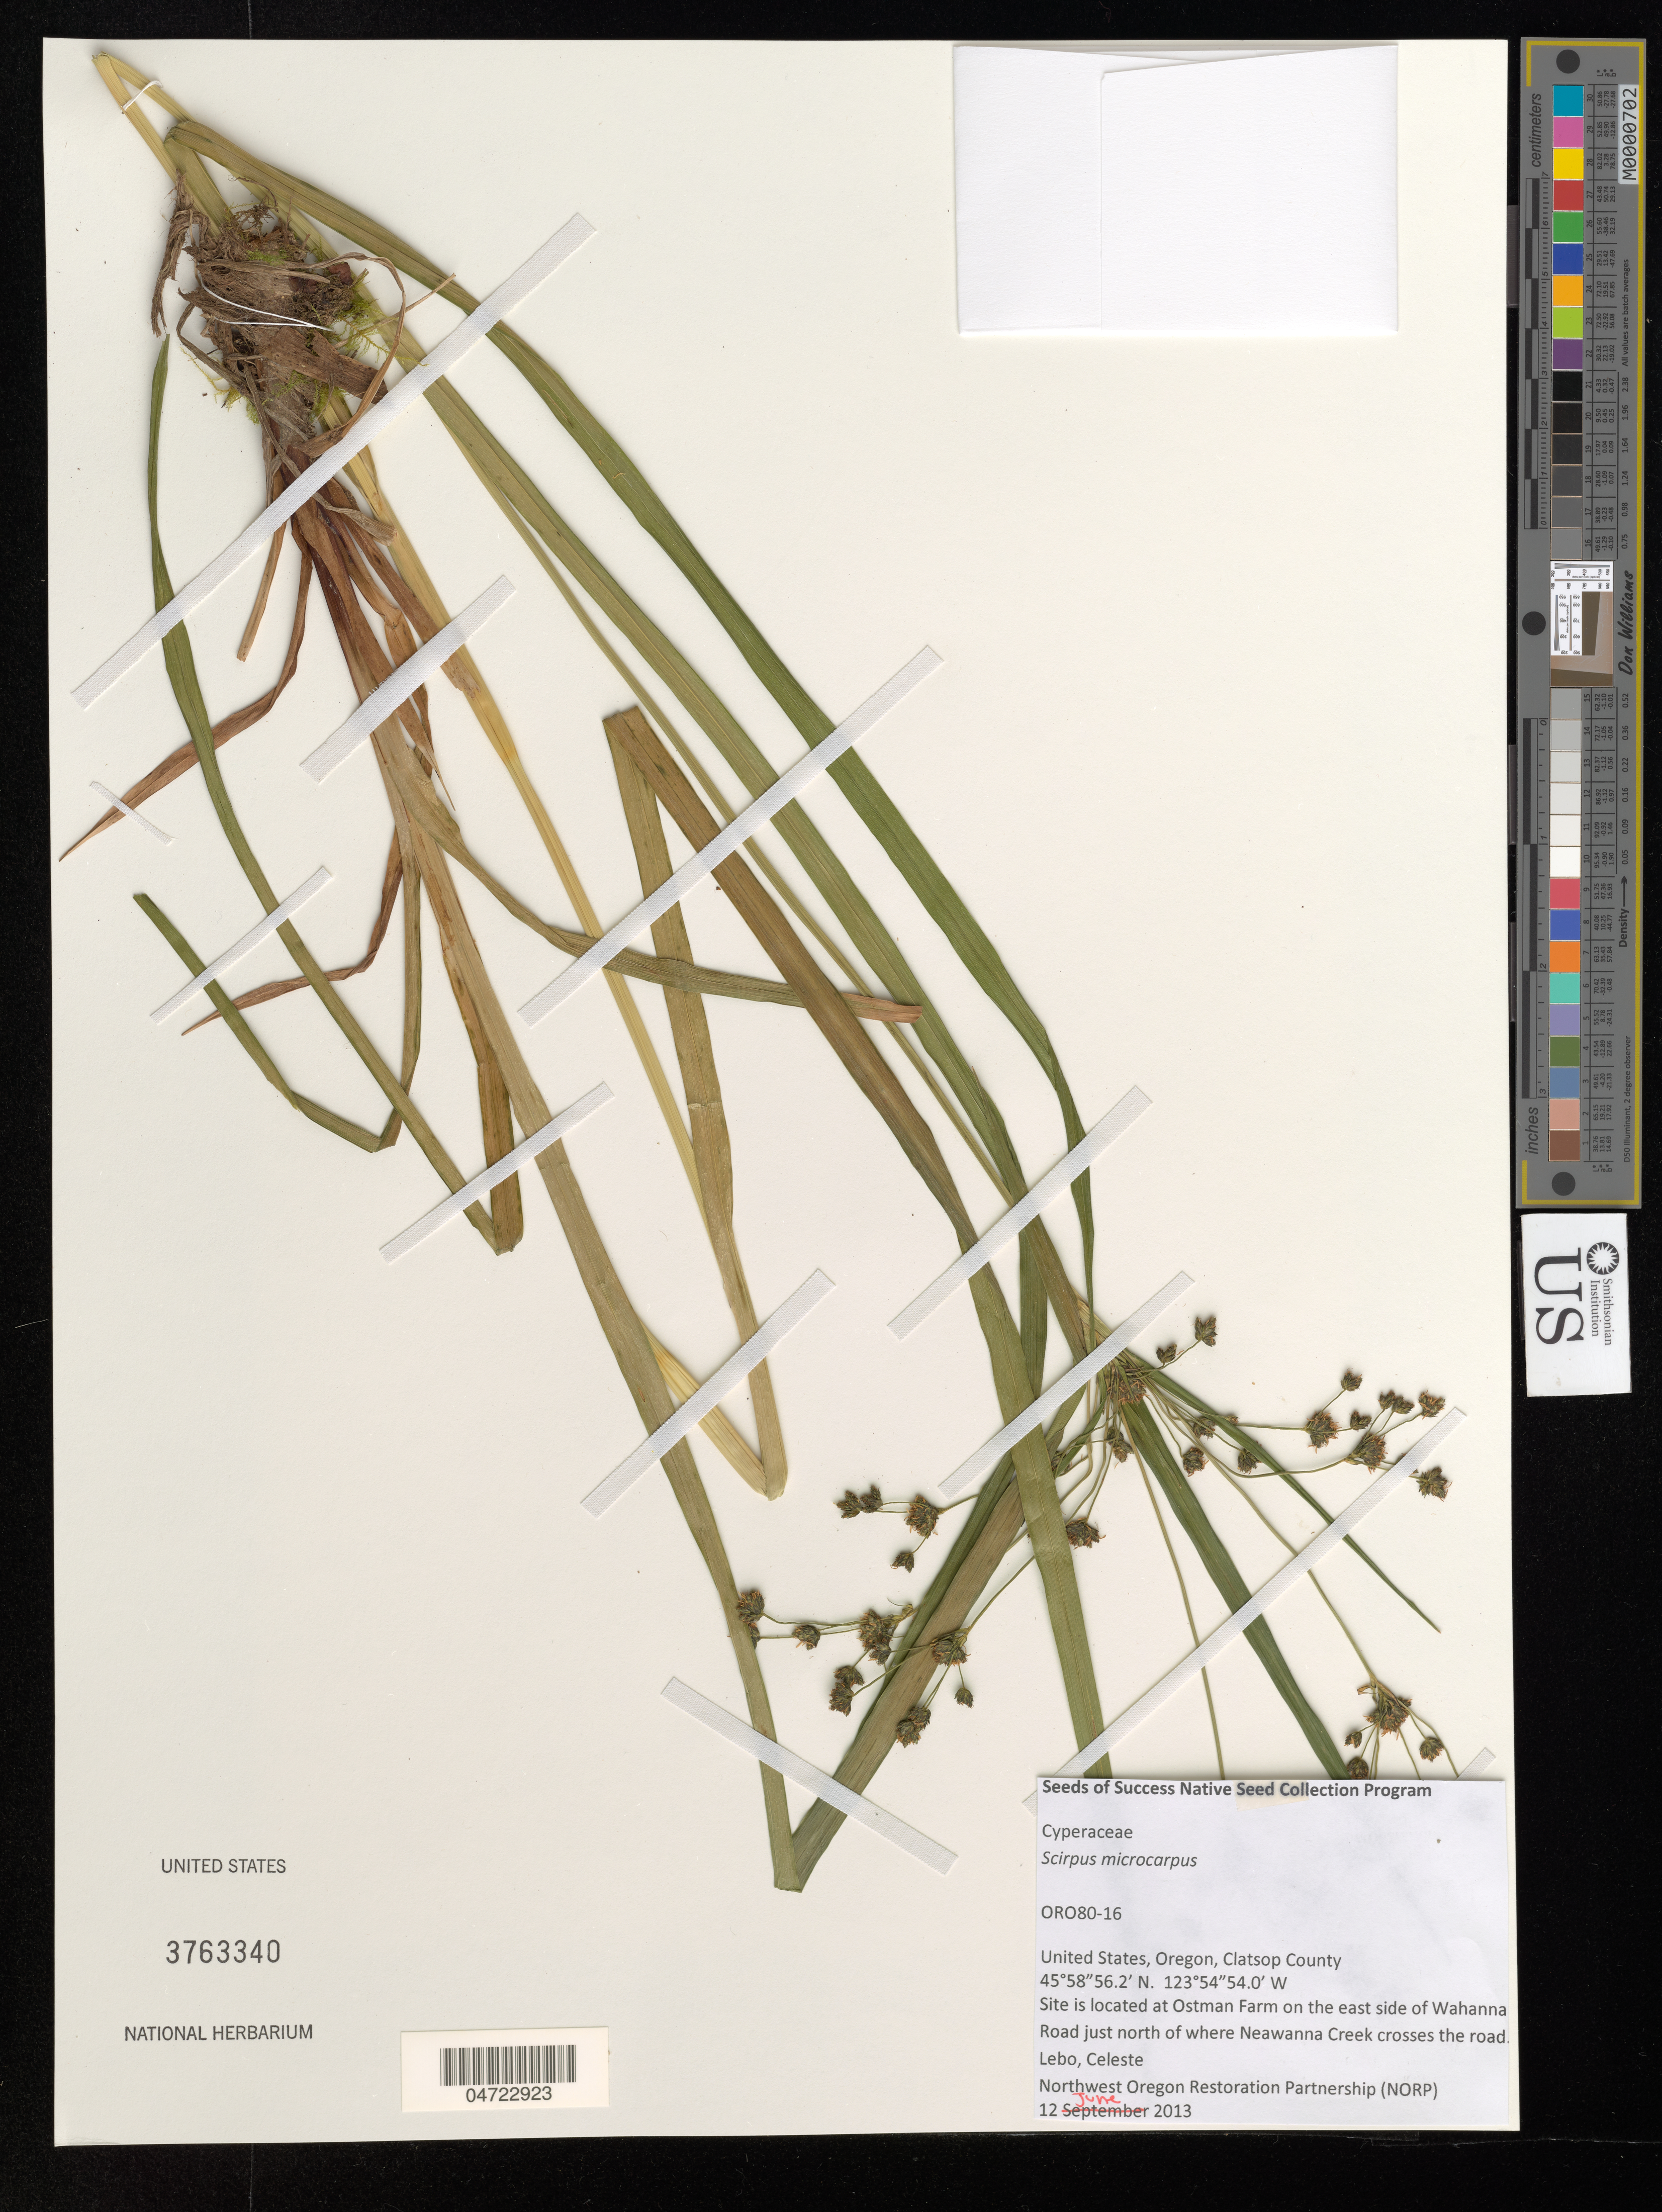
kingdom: Plantae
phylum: Tracheophyta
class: Liliopsida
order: Poales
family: Cyperaceae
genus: Scirpus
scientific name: Scirpus microcarpus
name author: J. Presl & C. Presl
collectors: C. Lebo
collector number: ORO80-16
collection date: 2013-06-12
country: United States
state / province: Oregon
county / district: Clatsop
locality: Clatsop County. Site is located at Ostman Farm on the east side of Wahanna Road just north of where Neawanna Creek crosses the road.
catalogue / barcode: US 3763340